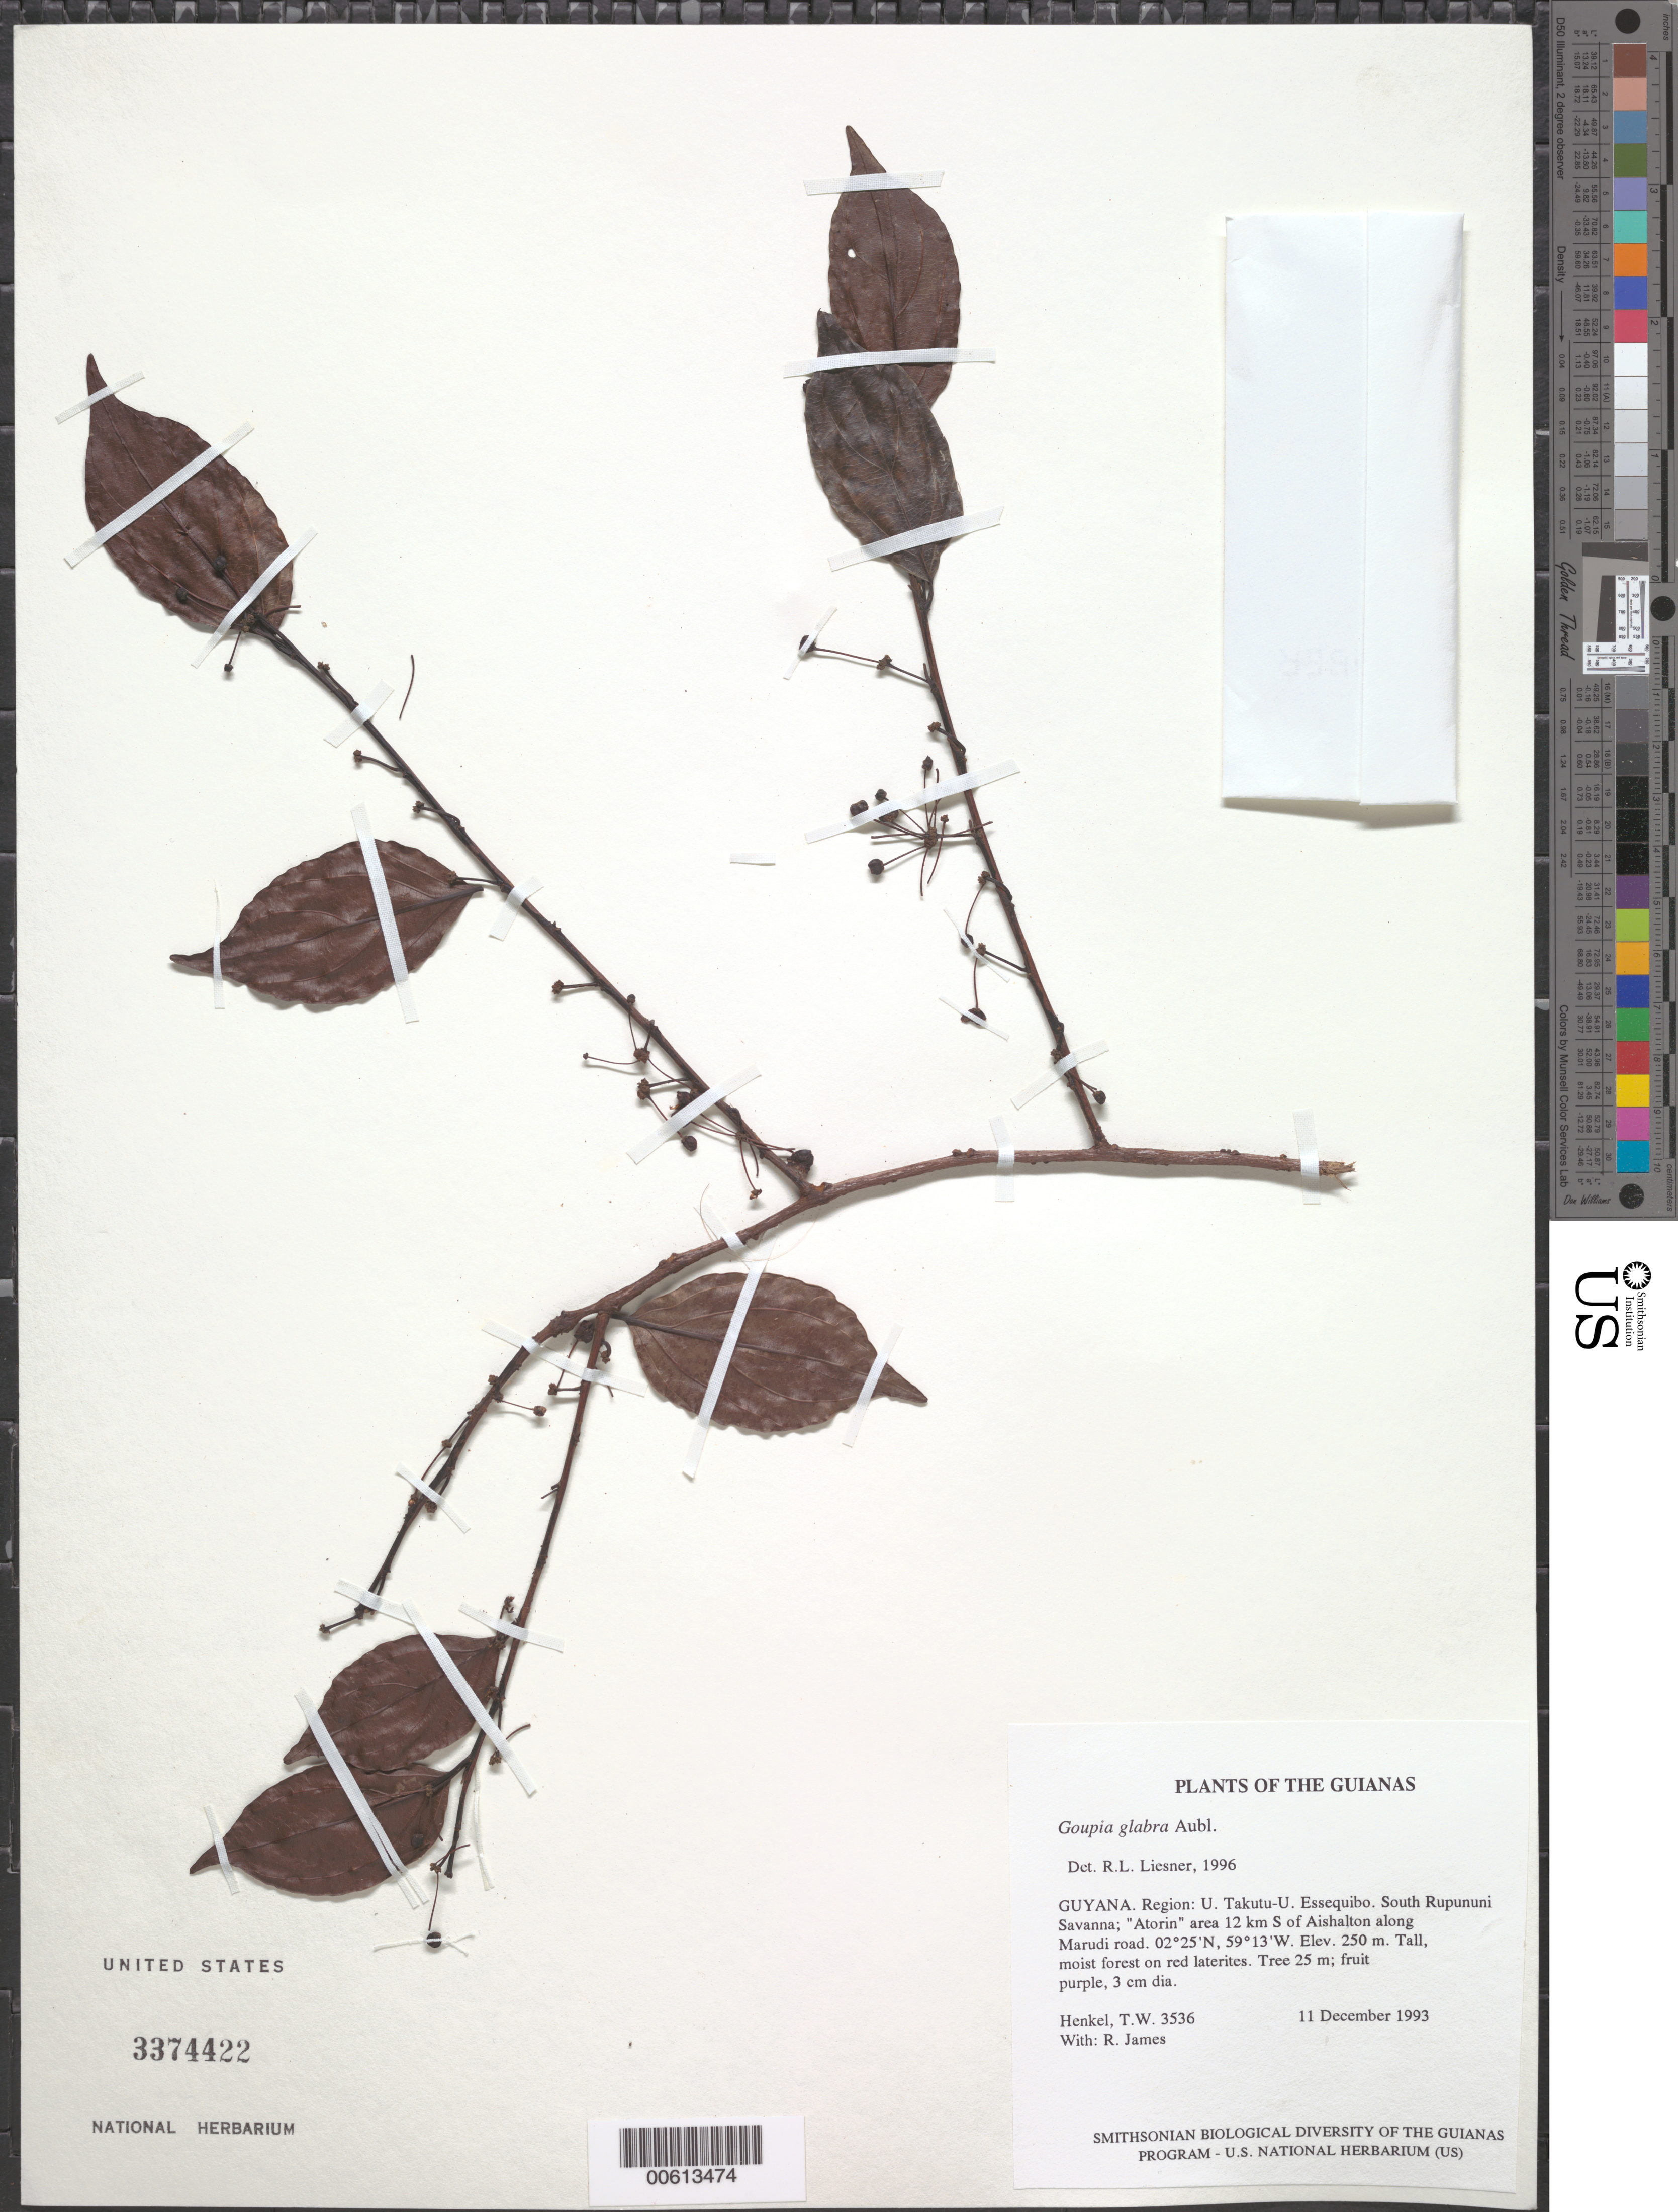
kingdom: Plantae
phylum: Tracheophyta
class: Magnoliopsida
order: Malpighiales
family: Goupiaceae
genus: Goupia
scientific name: Goupia glabra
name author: Aubl.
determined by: Liesner, R. L.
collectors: T. Henkel & R. James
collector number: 3536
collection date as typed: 11 December 1993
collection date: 1993-12-11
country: Guyana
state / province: U. Takutu-U. Essequibo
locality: South Rupununi Savanna; "Atorin" area 12 km S of Aishalton along Marudi road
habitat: Tall, moist forest on red laterites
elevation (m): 250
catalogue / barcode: US 3374422